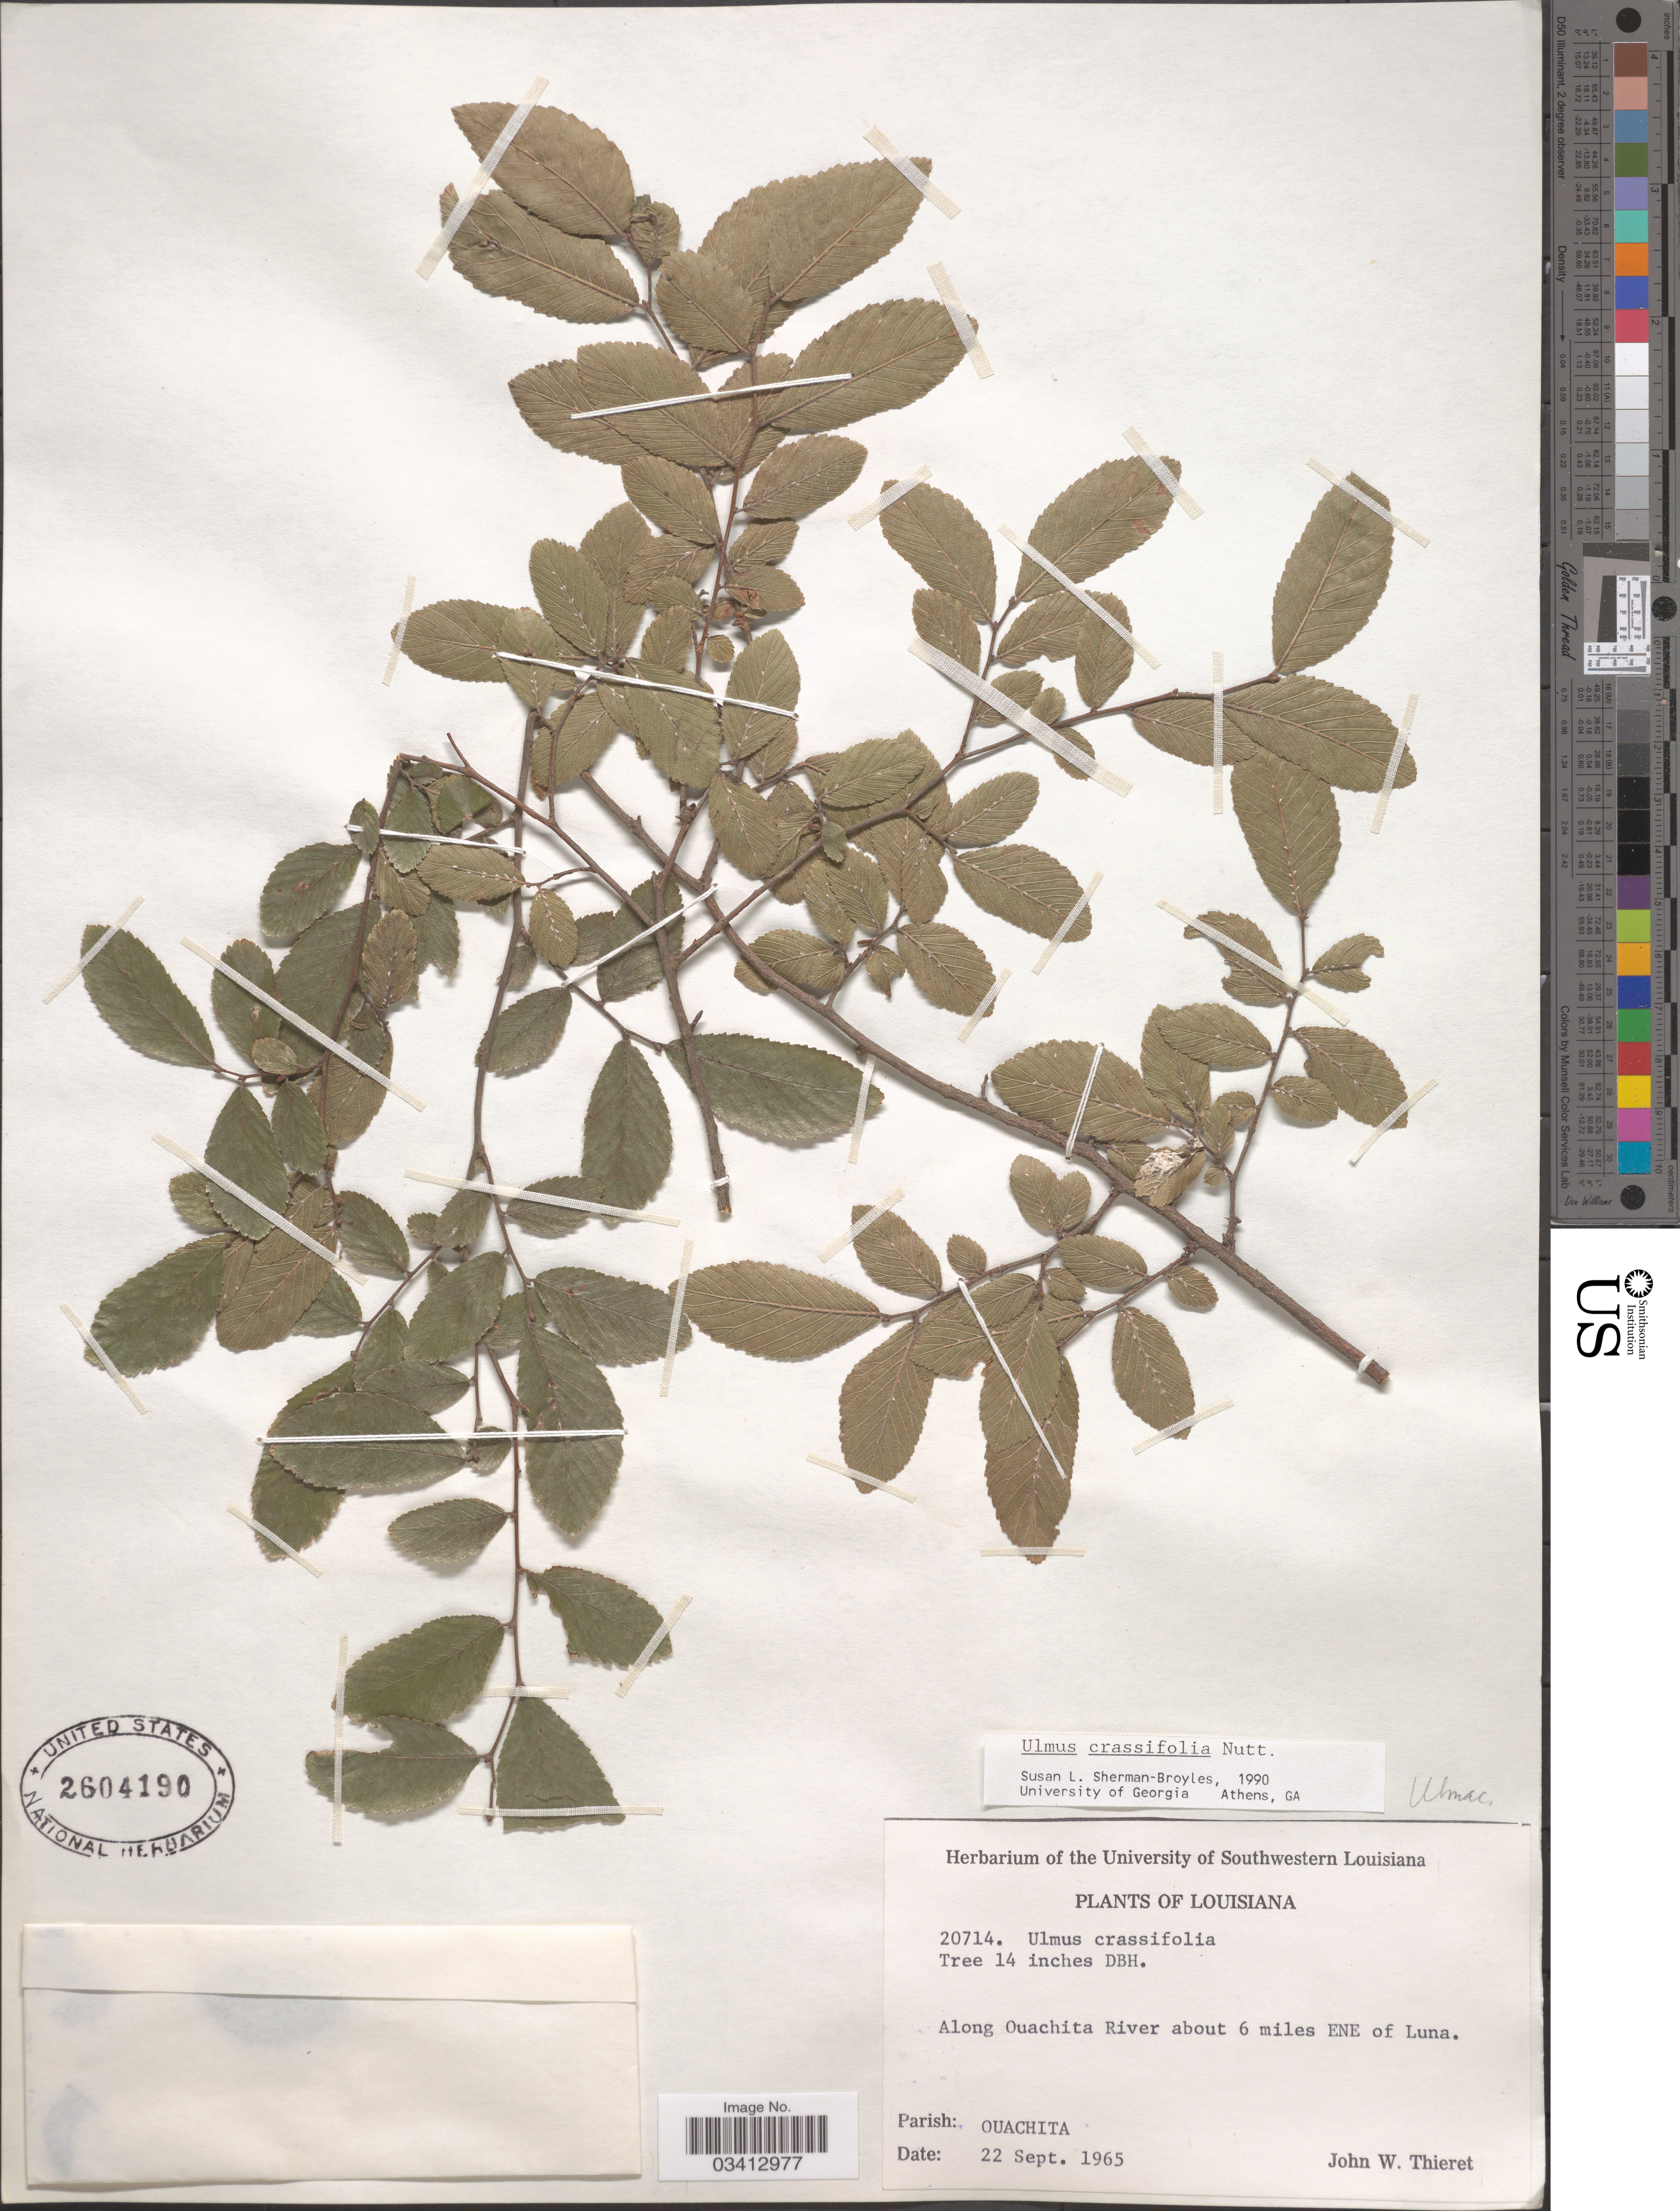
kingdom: Plantae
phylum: Tracheophyta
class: Magnoliopsida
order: Rosales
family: Ulmaceae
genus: Ulmus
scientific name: Ulmus crassifolia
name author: Nutt.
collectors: J. W. Thieret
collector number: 20714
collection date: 1965-09-22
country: United States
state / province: Louisiana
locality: Along Ouachita River about 6 miles ENE of Luna.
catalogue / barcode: US 2604190